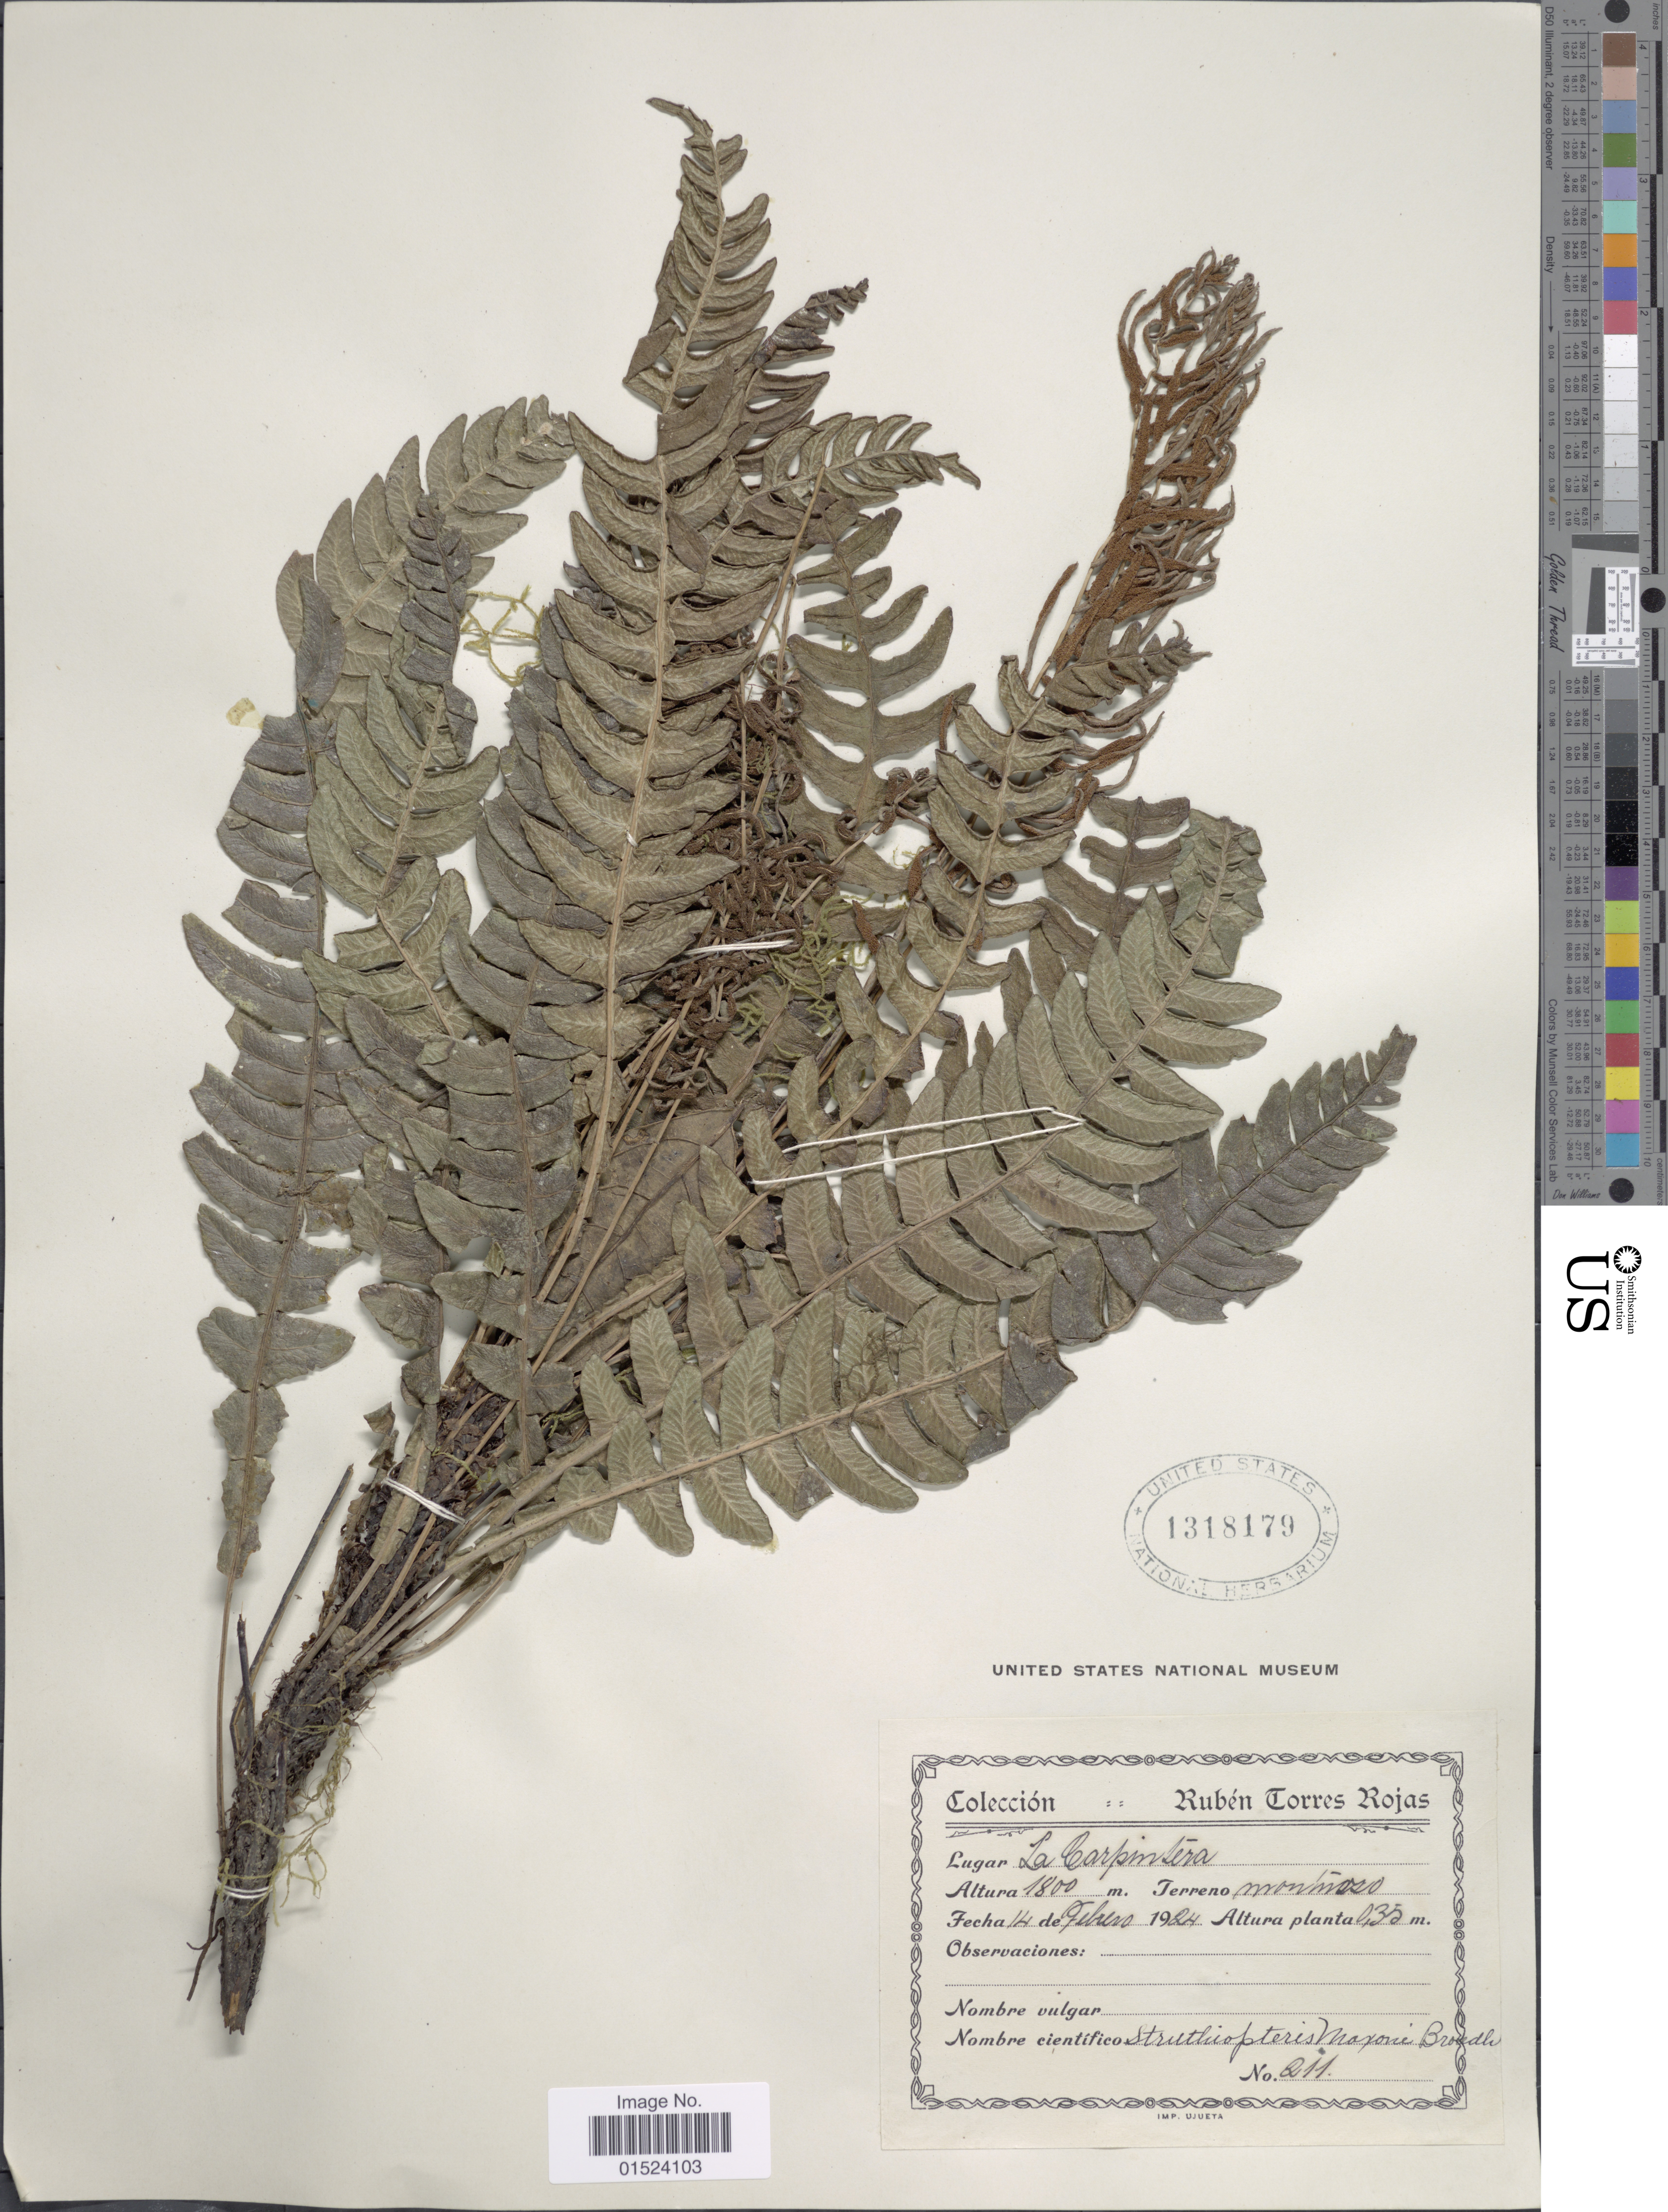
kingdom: Plantae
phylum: Tracheophyta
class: Polypodiopsida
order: Polypodiales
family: Blechnaceae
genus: Blechnum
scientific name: Blechnum l'herminieri subsp. lehmannii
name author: (Hieron.) Lellinger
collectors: R. Torres Rojas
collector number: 211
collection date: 1924-02-14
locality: La Carpintera, Terreno Monmoso [interpreted]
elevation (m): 135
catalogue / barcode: US 1318179